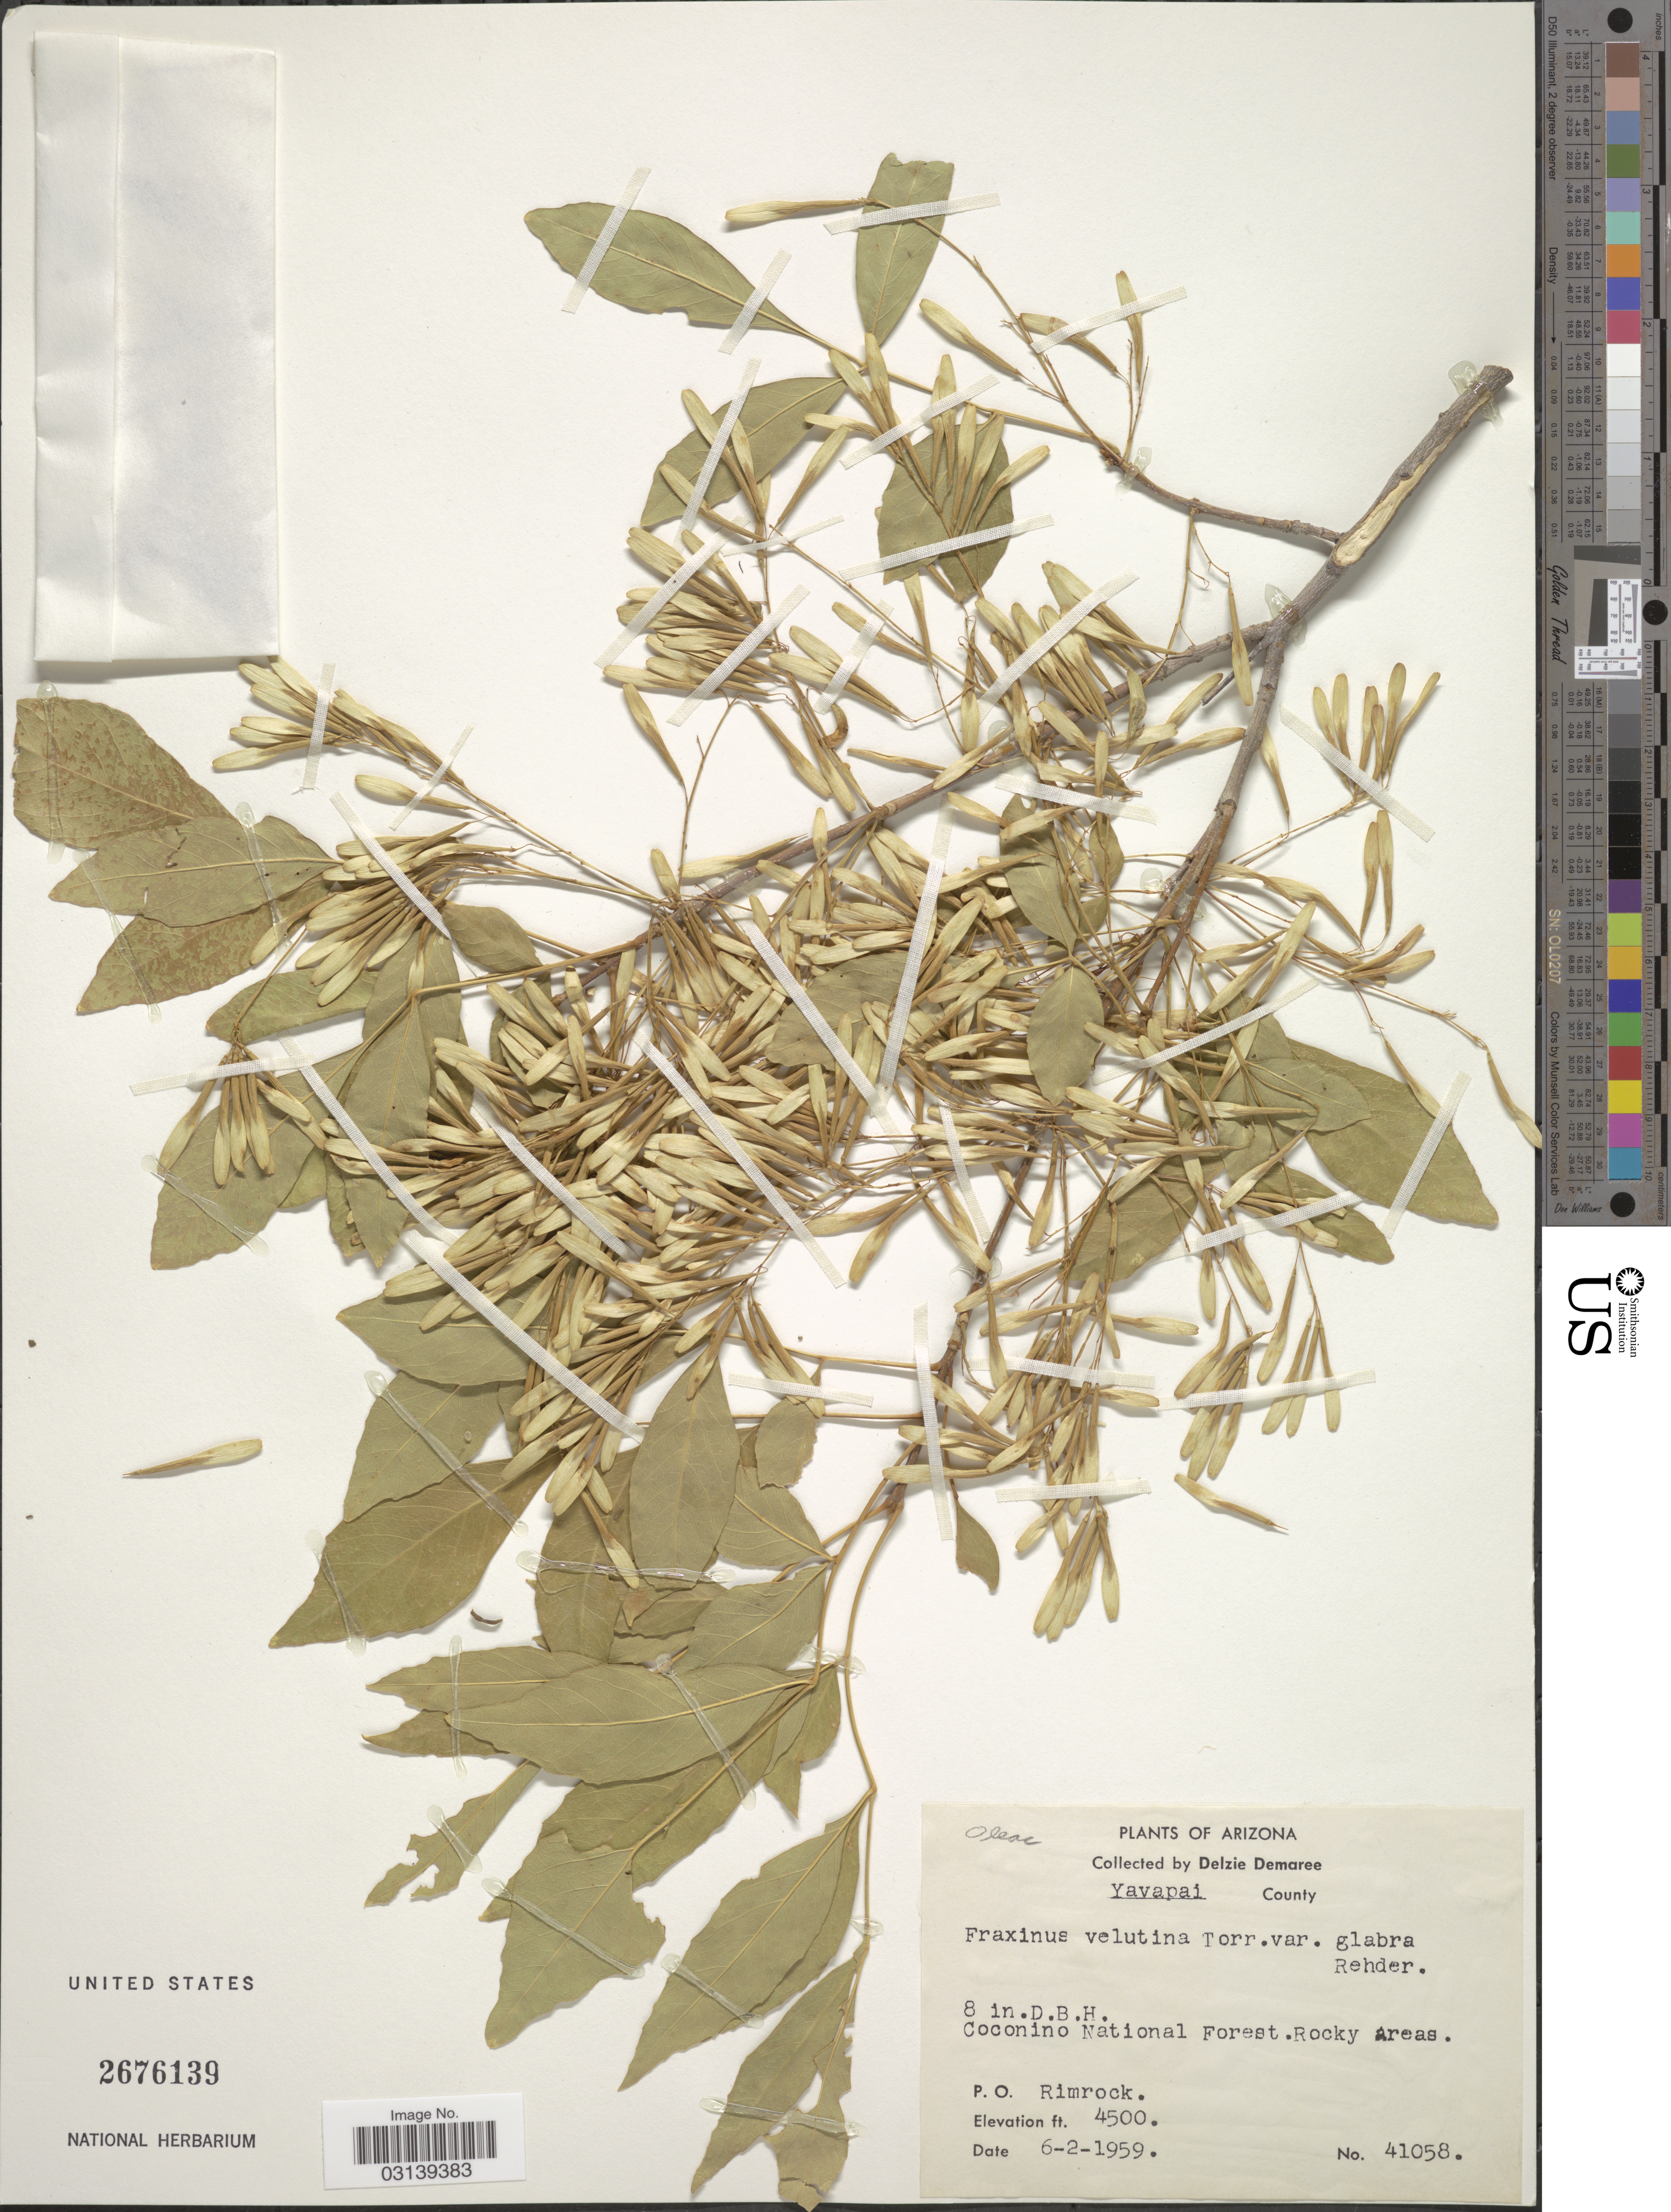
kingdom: Plantae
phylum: Tracheophyta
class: Magnoliopsida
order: Lamiales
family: Oleaceae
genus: Fraxinus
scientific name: Fraxinus velutina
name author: Torr.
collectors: D. Damaree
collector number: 41058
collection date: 1959-06-02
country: United States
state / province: Arizona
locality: Yayapai County, Coconino National Forest. P. O. Rimrock.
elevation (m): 1372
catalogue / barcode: US 2676139